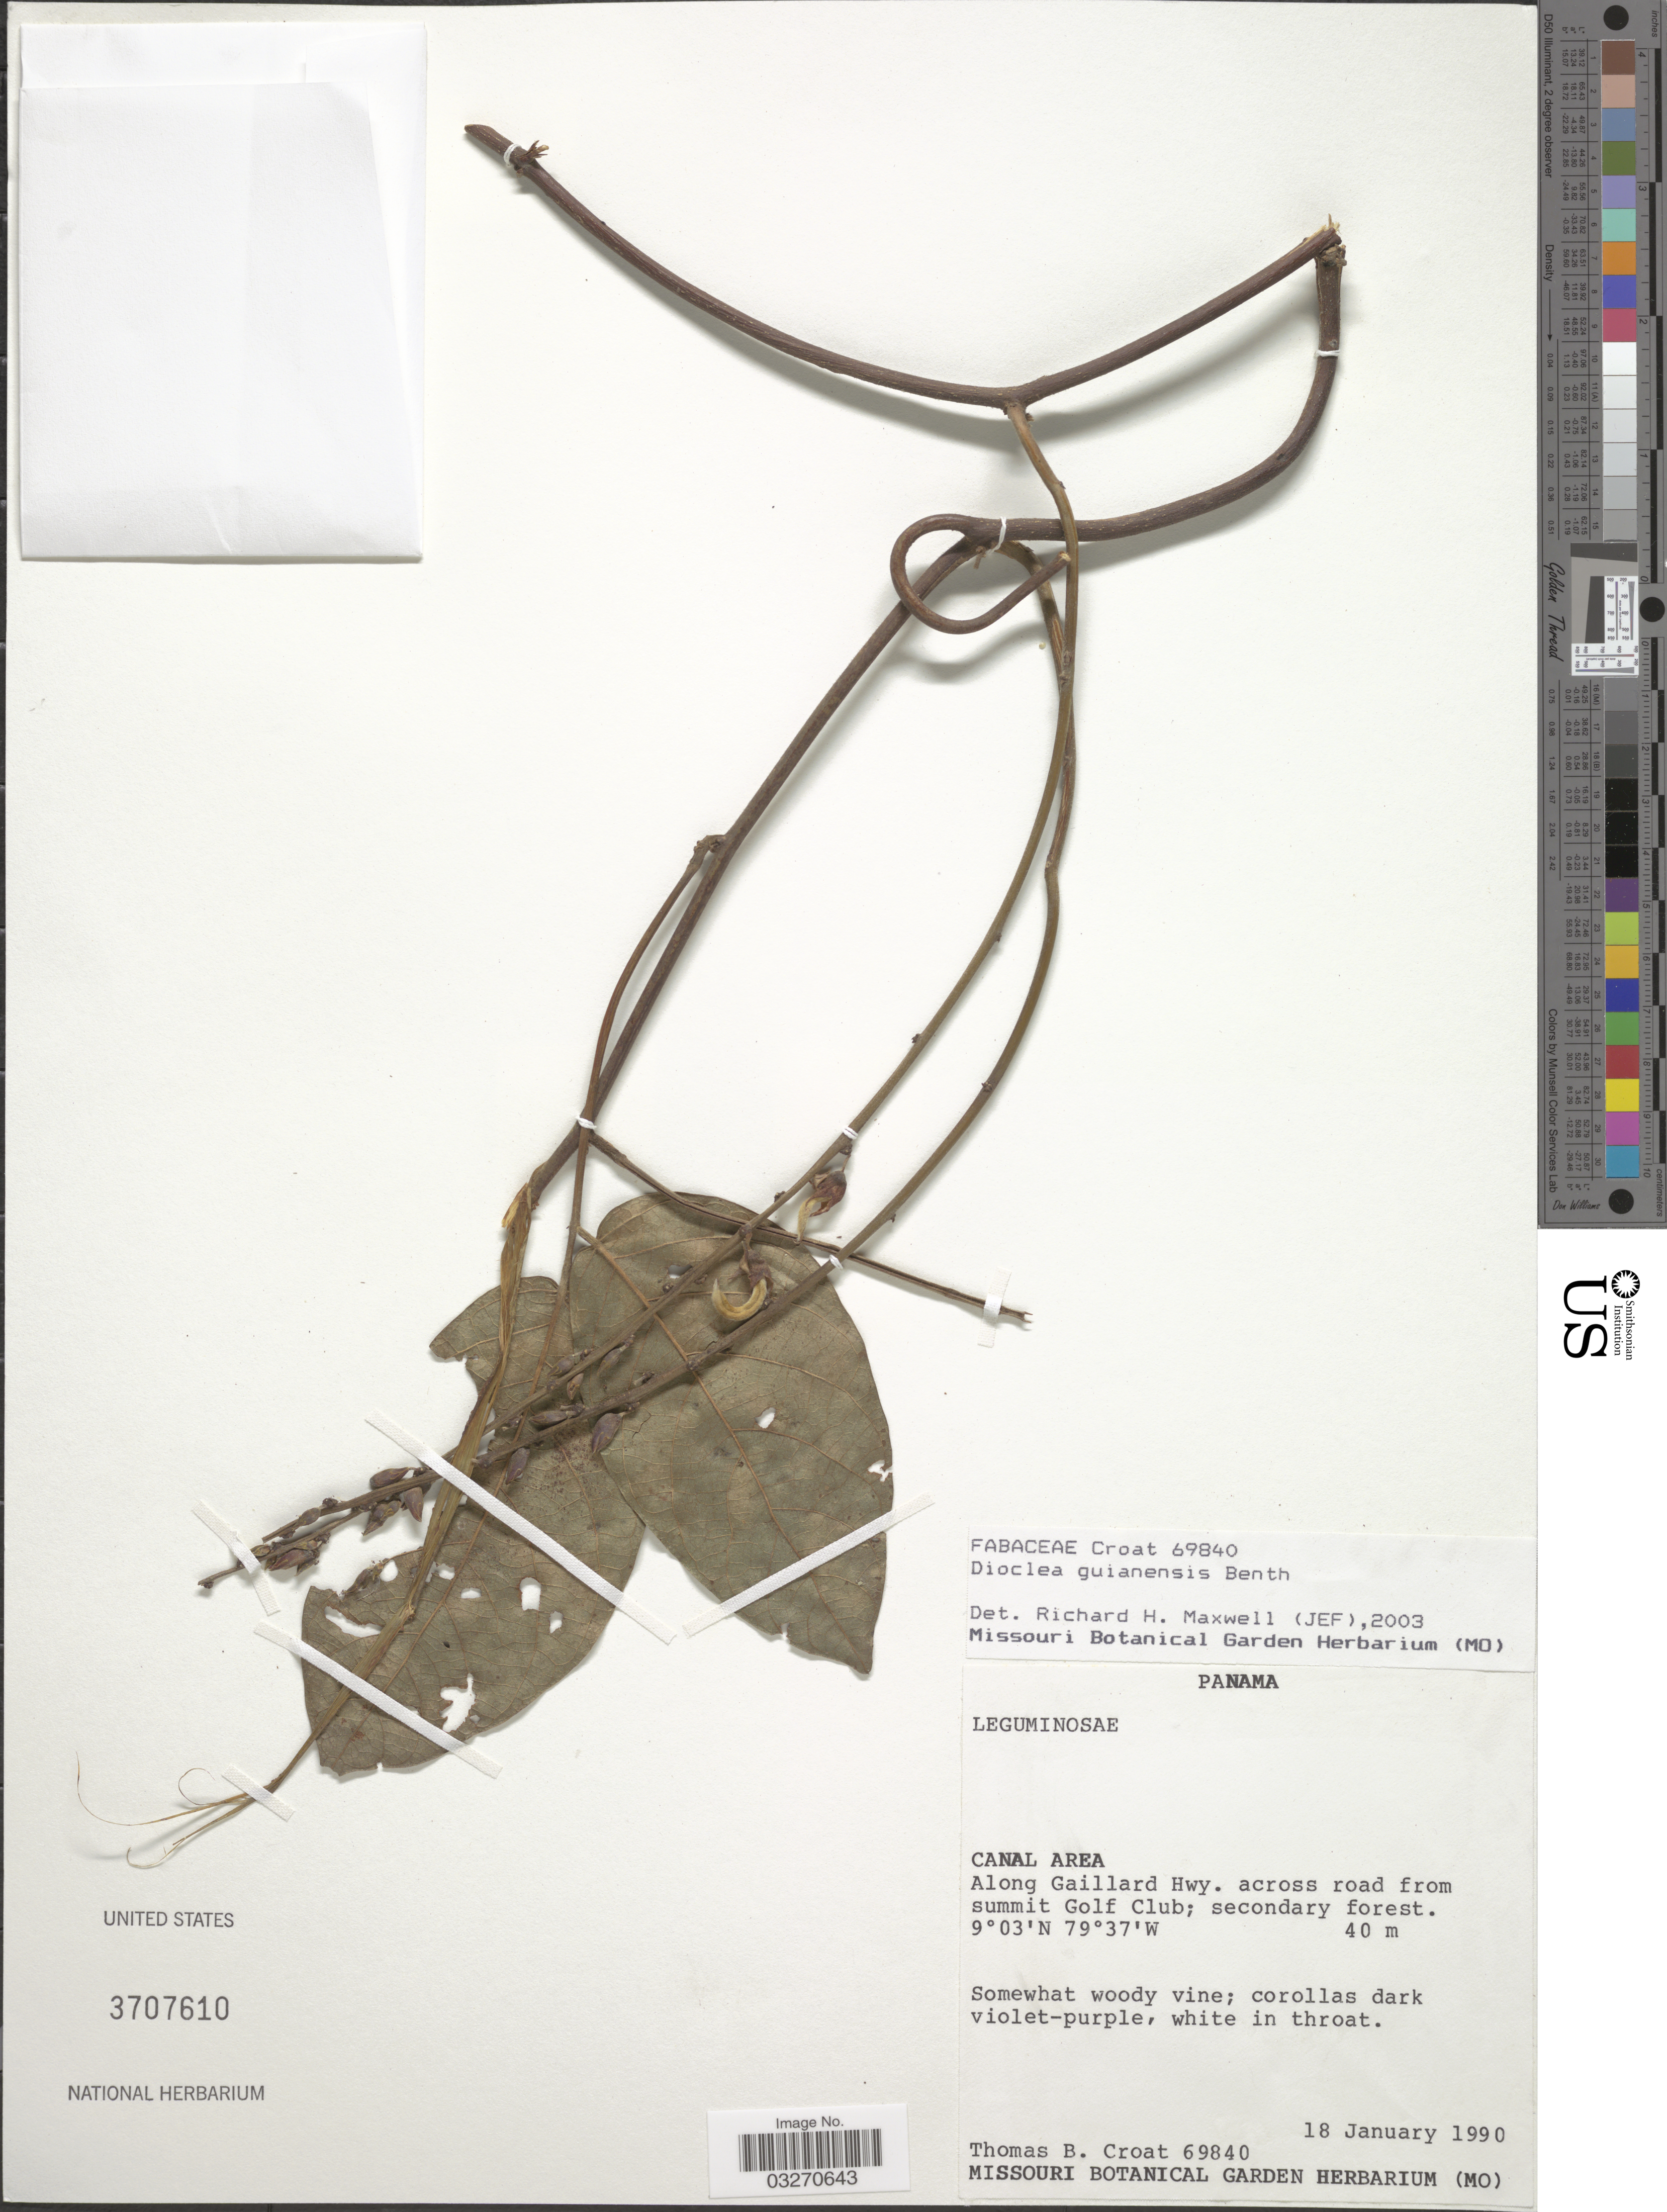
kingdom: Plantae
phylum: Tracheophyta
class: Magnoliopsida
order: Fabales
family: Fabaceae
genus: Dioclea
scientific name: Dioclea guianensis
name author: Benth.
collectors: T. B. Croat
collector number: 69840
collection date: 1990-01-18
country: Panama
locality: Canal Area. Along Gaillard Hwy. across road from summit Golf Club.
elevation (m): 40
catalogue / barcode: US 3707610